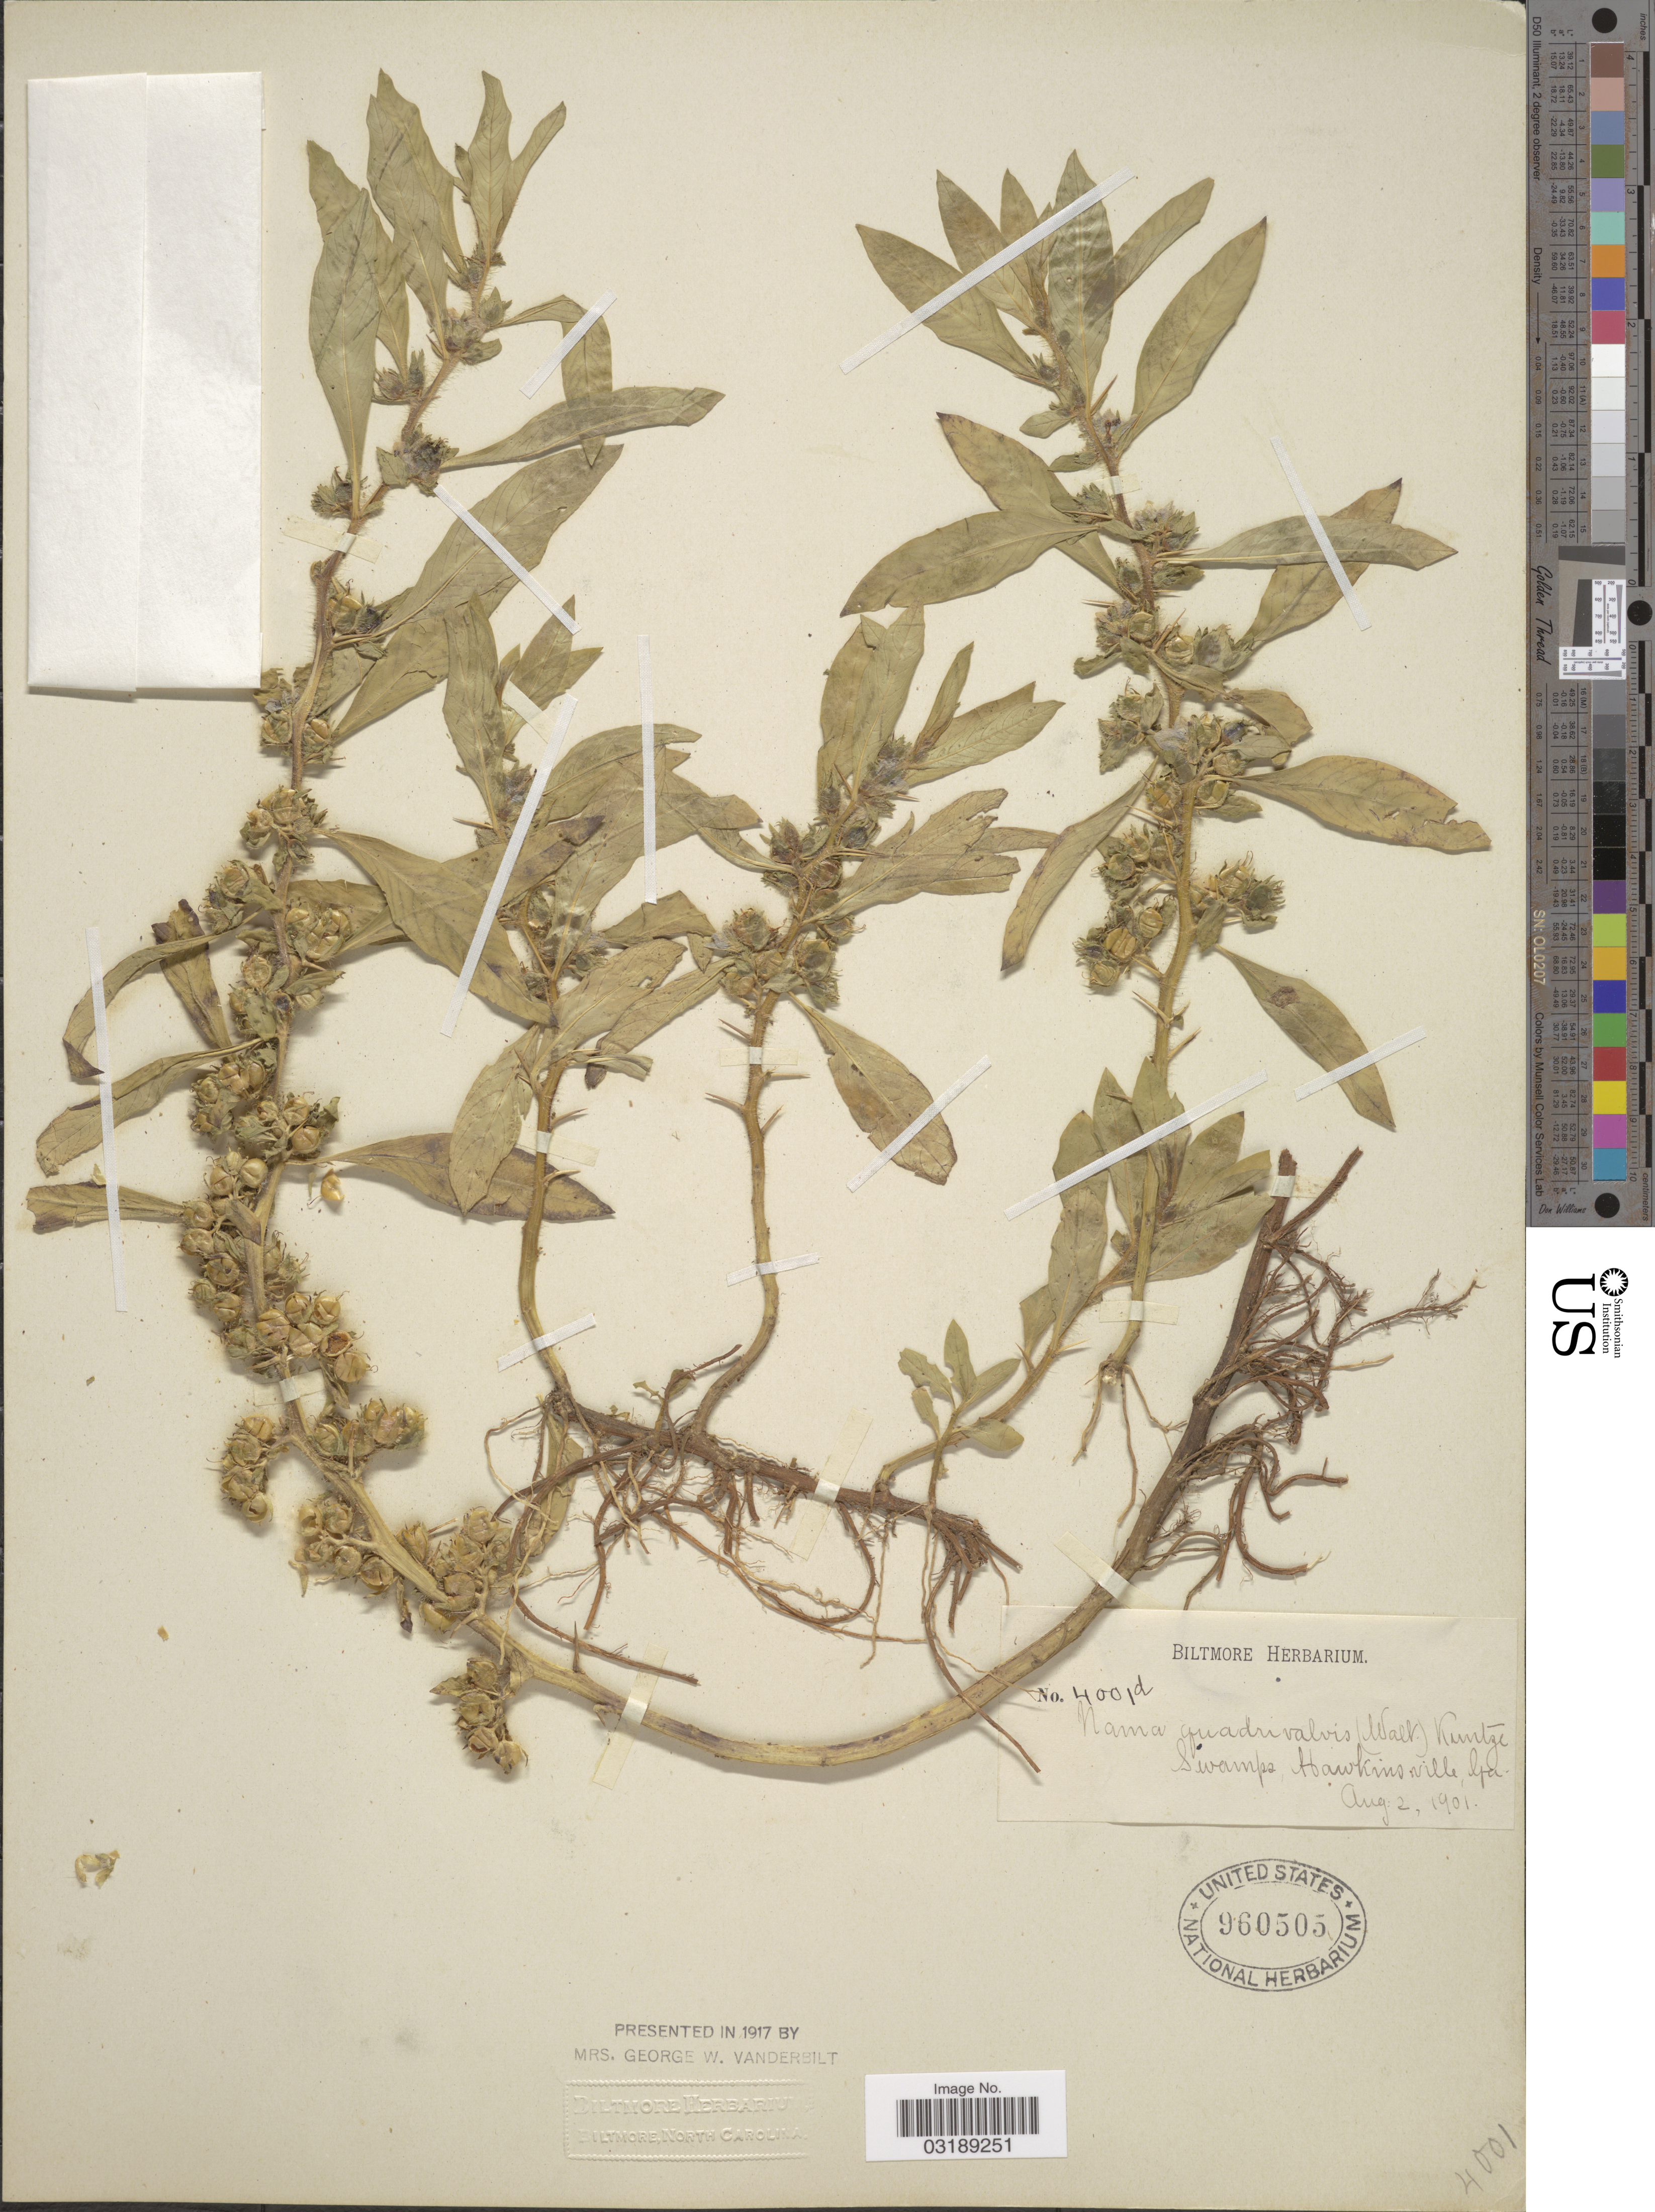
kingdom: Plantae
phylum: Tracheophyta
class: Magnoliopsida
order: Boraginales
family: Namaceae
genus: Nama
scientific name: Nama quadrivalvis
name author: (Walter) Kuntze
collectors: ex herb. Biltmore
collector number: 4001d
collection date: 1901-08-02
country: United States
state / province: Georgia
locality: Swamps, Hawkinsville, Ga.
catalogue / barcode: US 960505